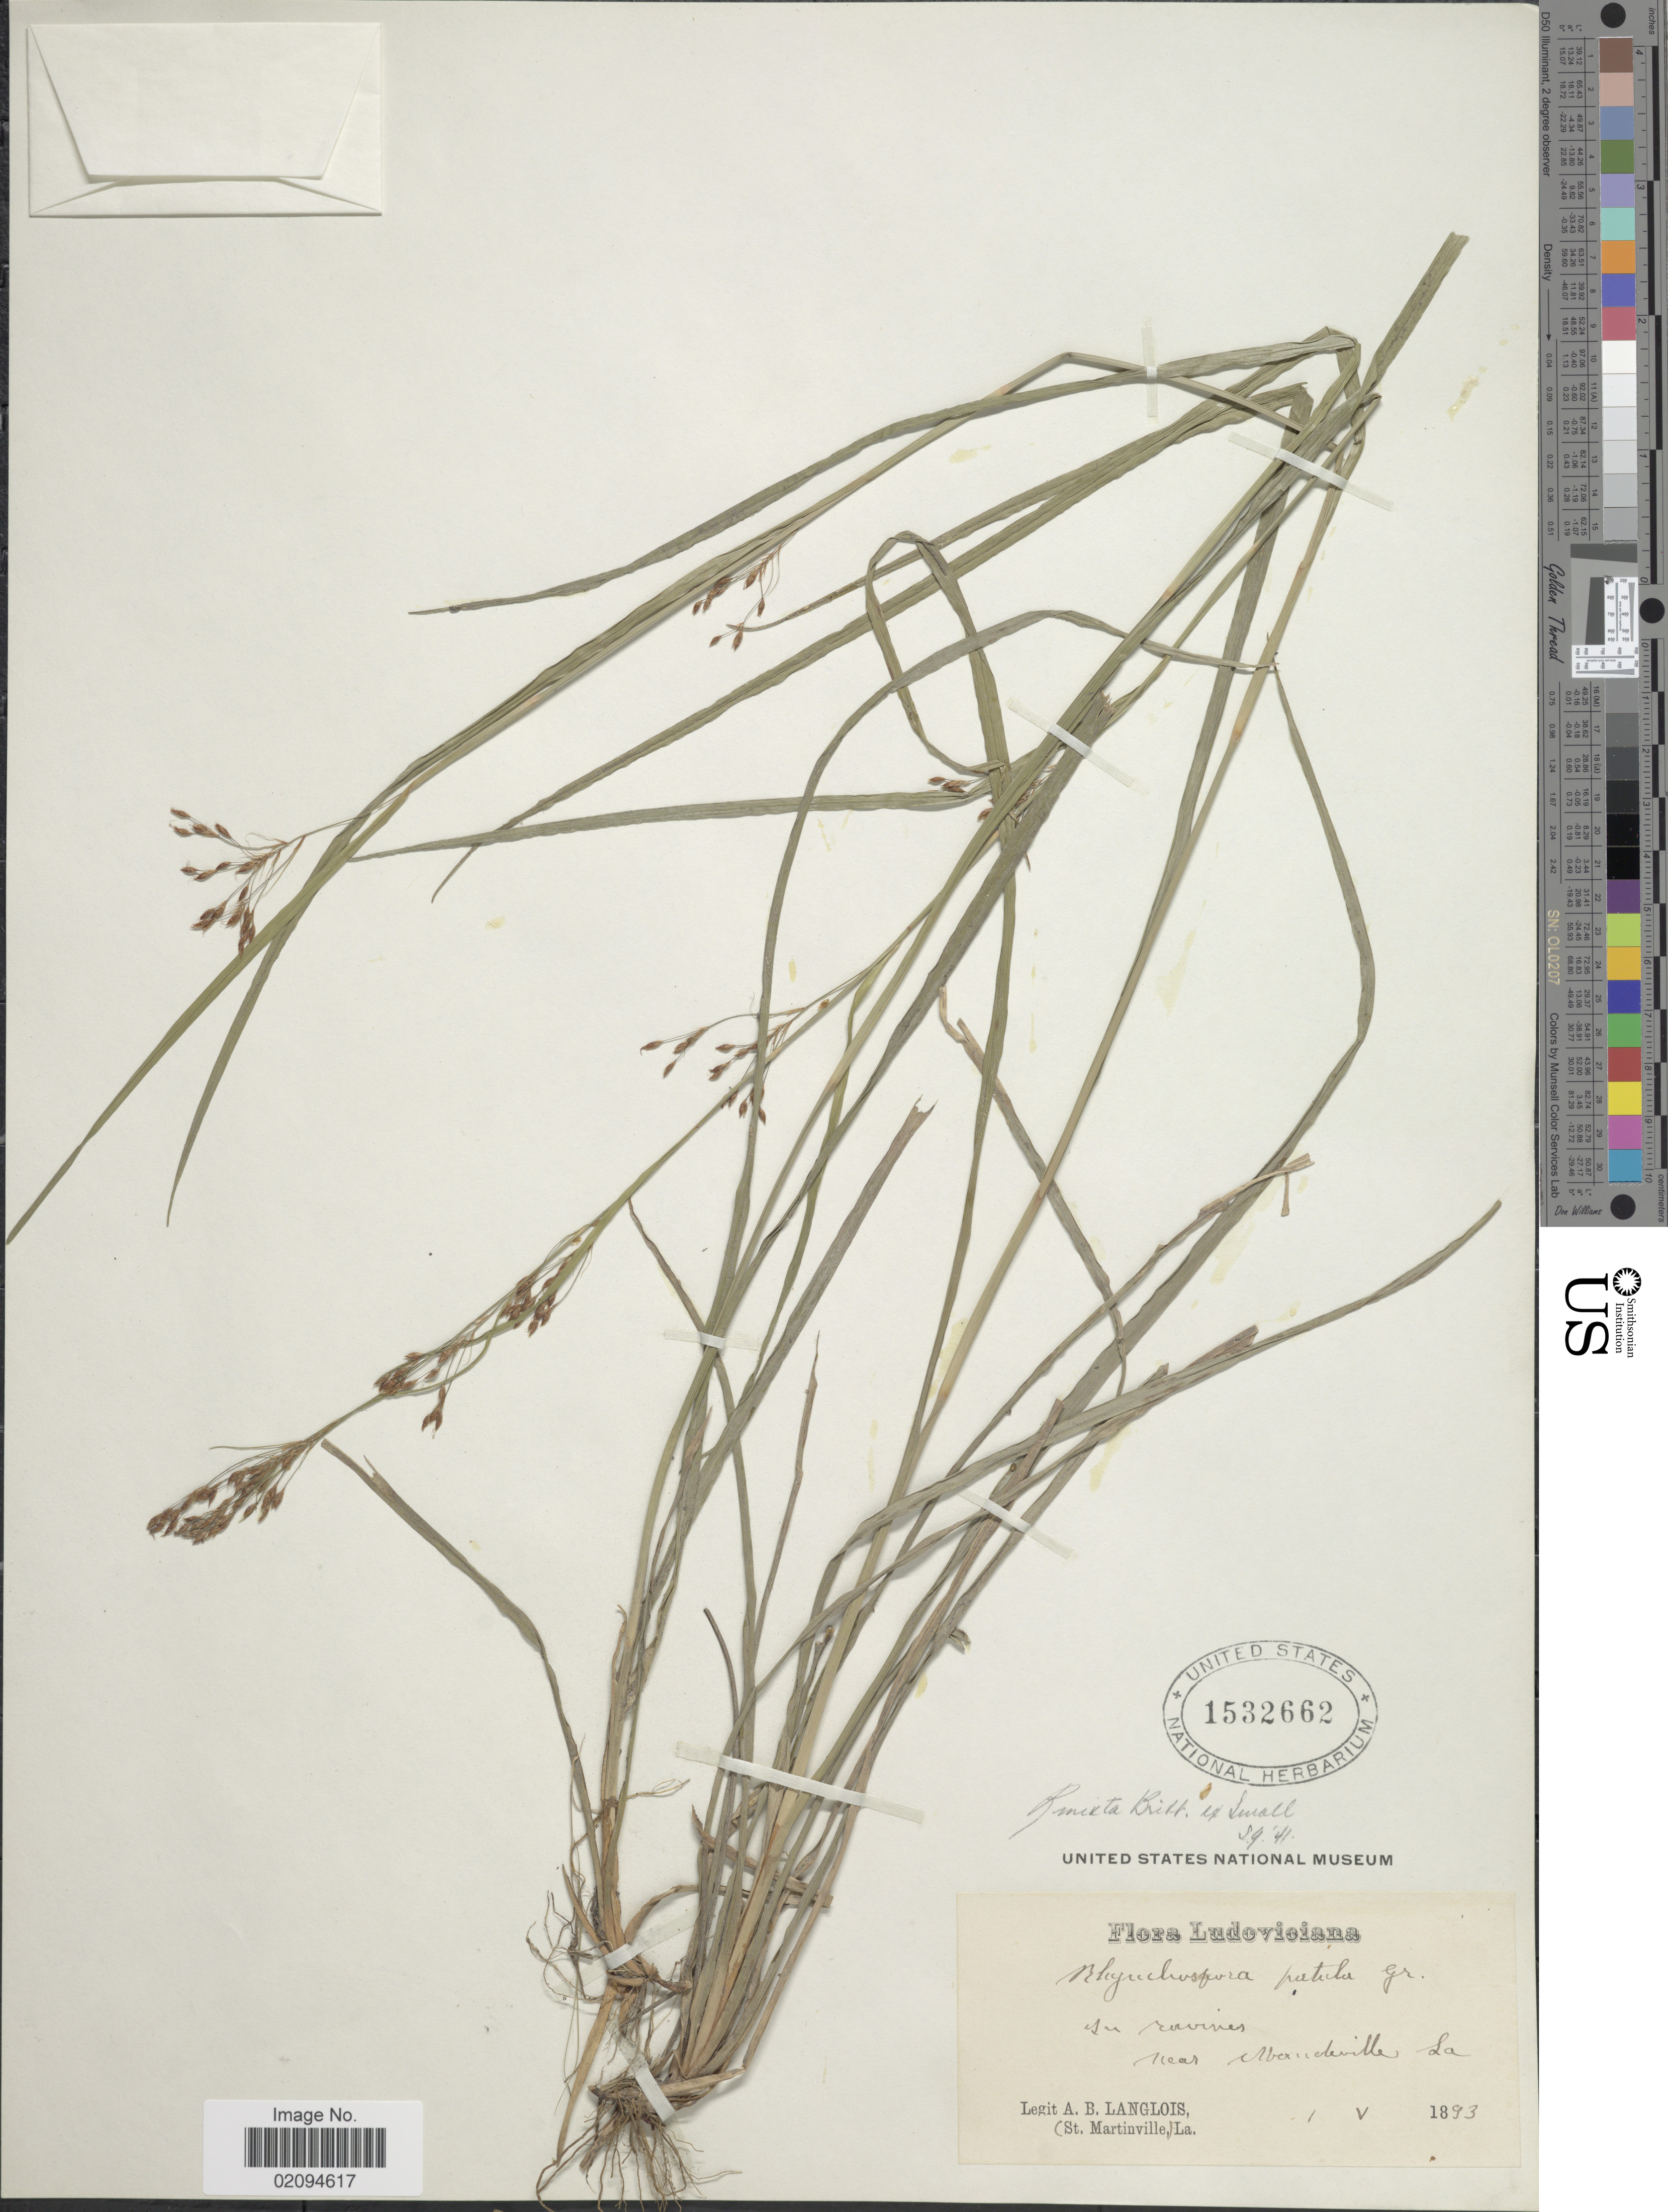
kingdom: Plantae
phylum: Tracheophyta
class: Liliopsida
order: Poales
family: Cyperaceae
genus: Rhynchospora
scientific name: Rhynchospora mixta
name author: Britton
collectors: A. Langlois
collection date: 1893-05-01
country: United States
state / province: Louisiana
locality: in ravines near Mandeville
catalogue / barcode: US 1532662